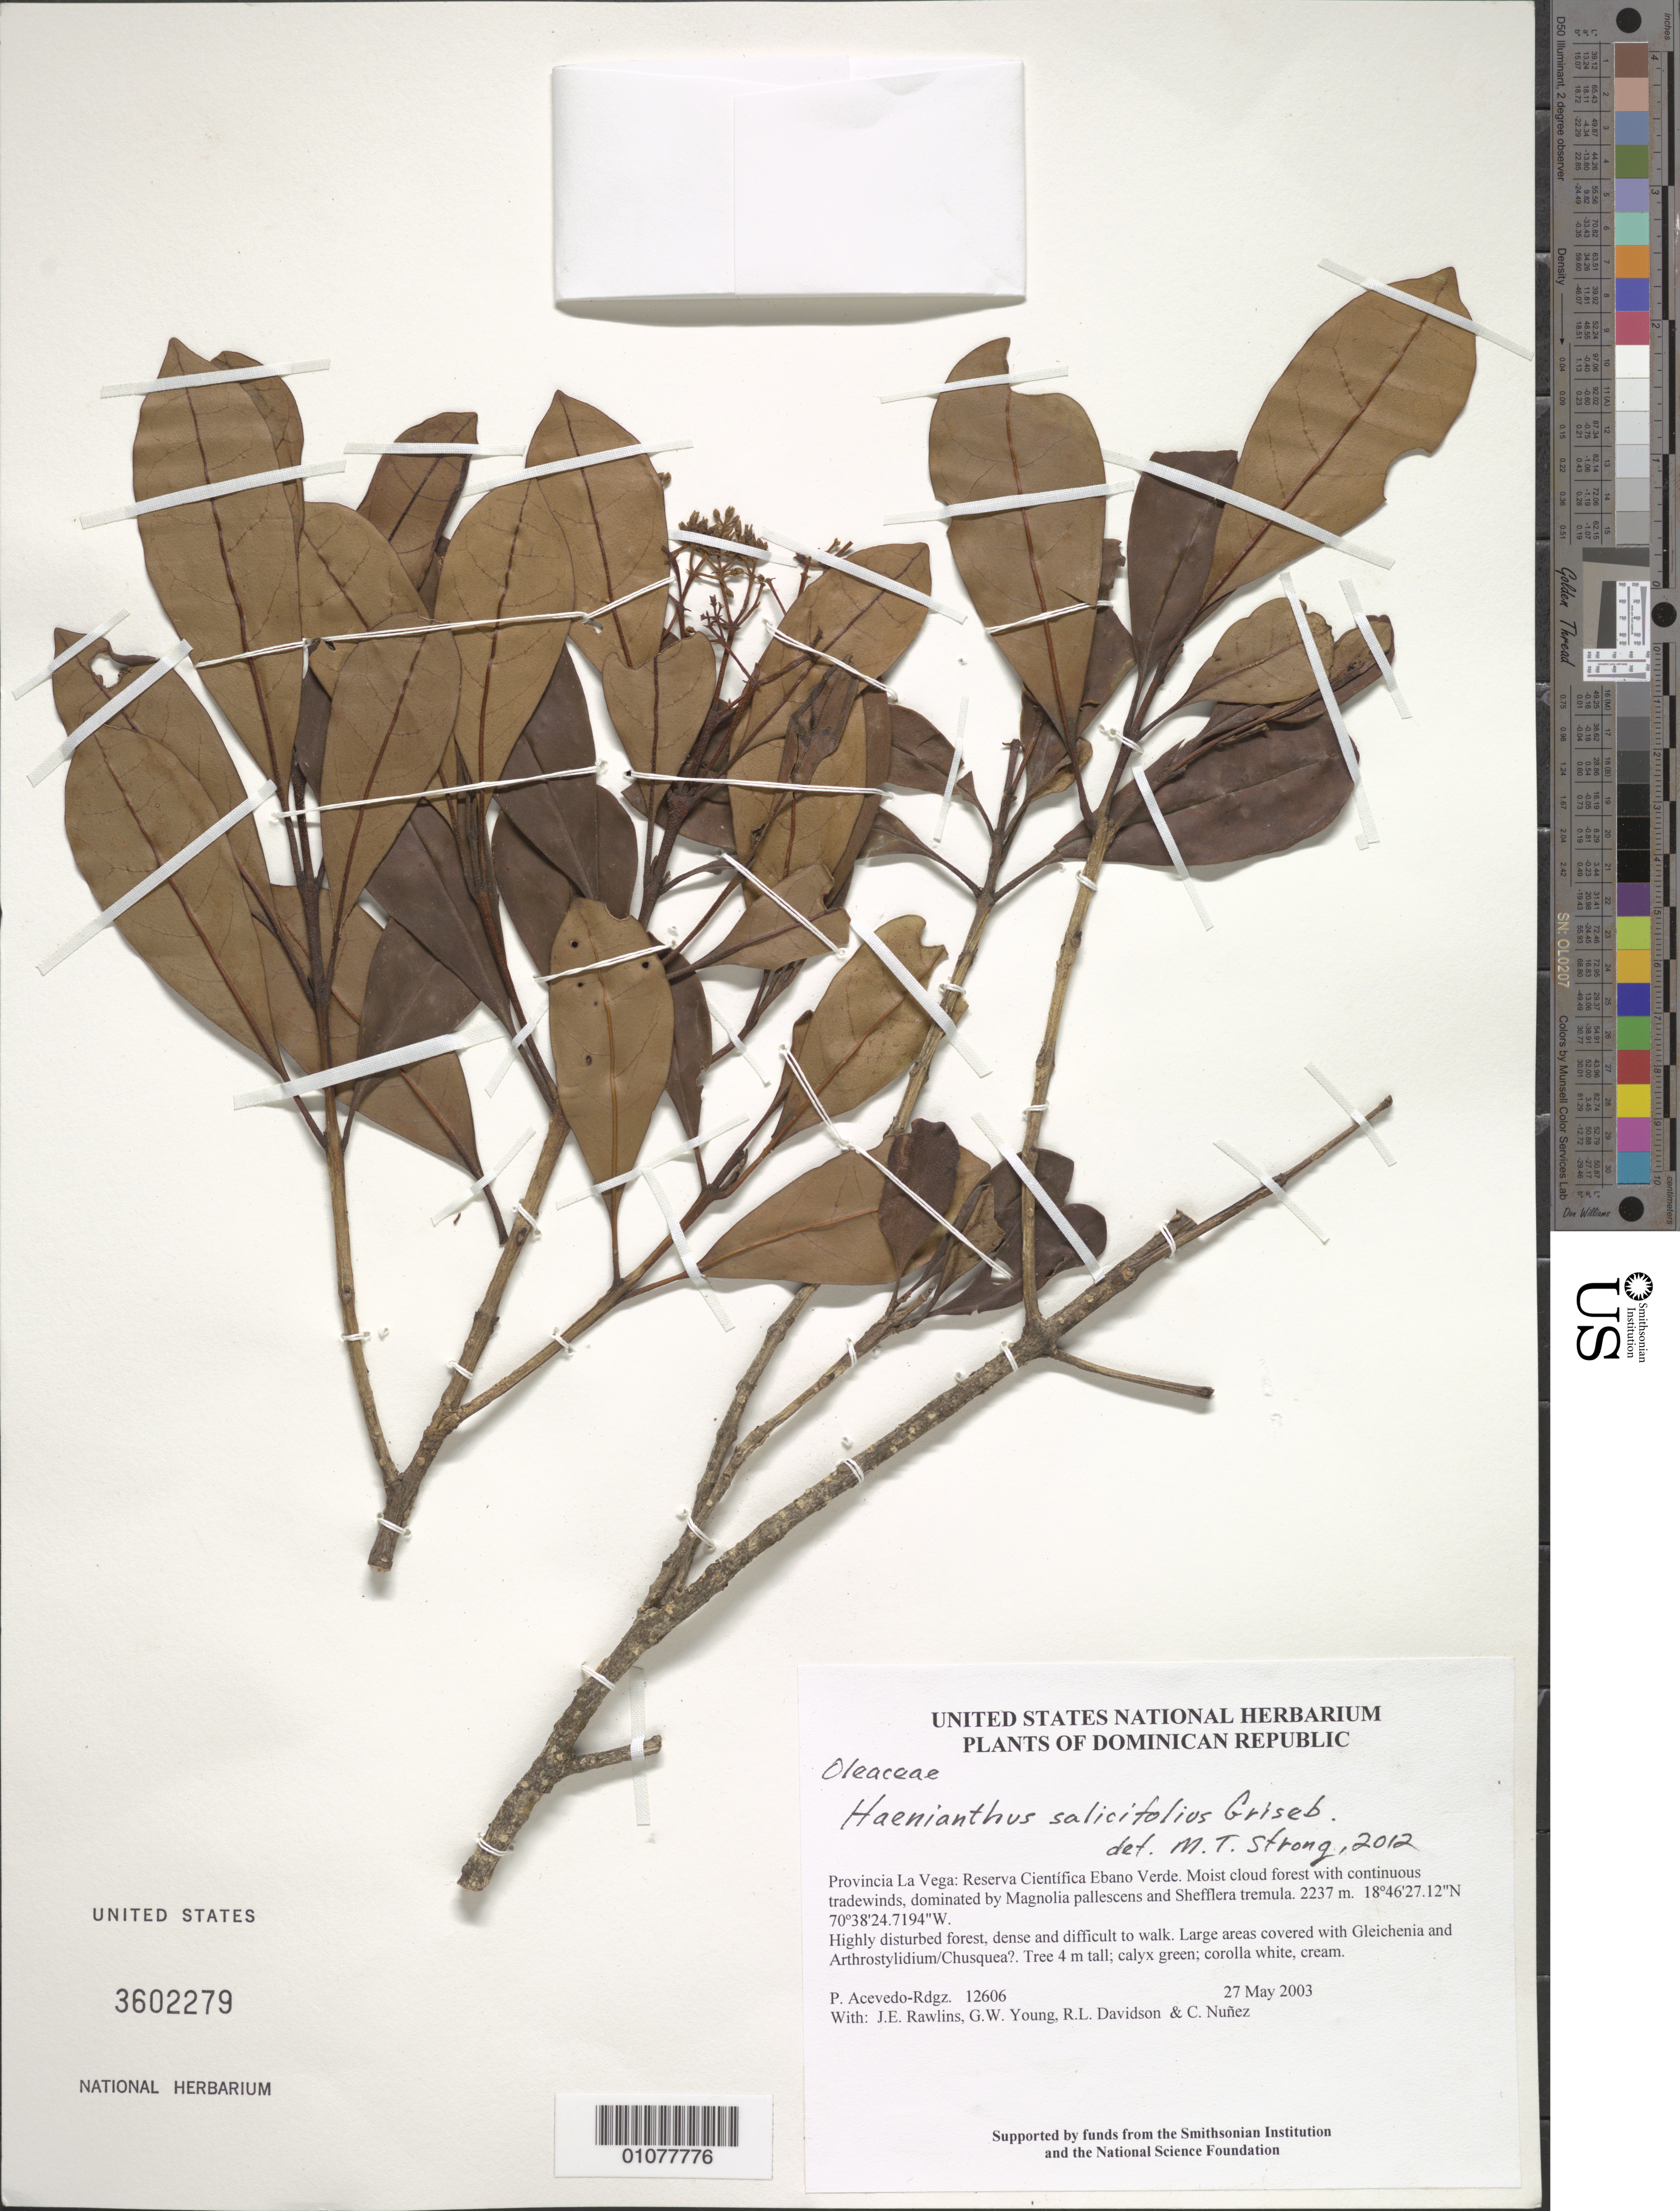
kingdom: Plantae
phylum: Tracheophyta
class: Magnoliopsida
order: Lamiales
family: Oleaceae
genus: Haenianthus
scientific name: Haenianthus salicifolius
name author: Griseb.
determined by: Strong, M. T., (US), Smithsonian Institution - National Museum of Natural History (UNITED STATES)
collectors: P. Acevedo-Rodr., J. Rawlins, G. Young, R. Davidson & C. Nunez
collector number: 12606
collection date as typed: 27 May 2003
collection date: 2003-05-27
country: Dominican Republic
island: Hispaniola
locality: Provincia La Vega: Reserva Científica Ebano Verde. Moist cloud forest with continuous tradewinds, dominated by Magnolia pallescens and Shefflera tremula.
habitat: Highly disturbed forest, dense and difficult to walk. Large areas covered with Gleichenia and Arthrostylidium/Chusquea?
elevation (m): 2237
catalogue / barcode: US 3602279